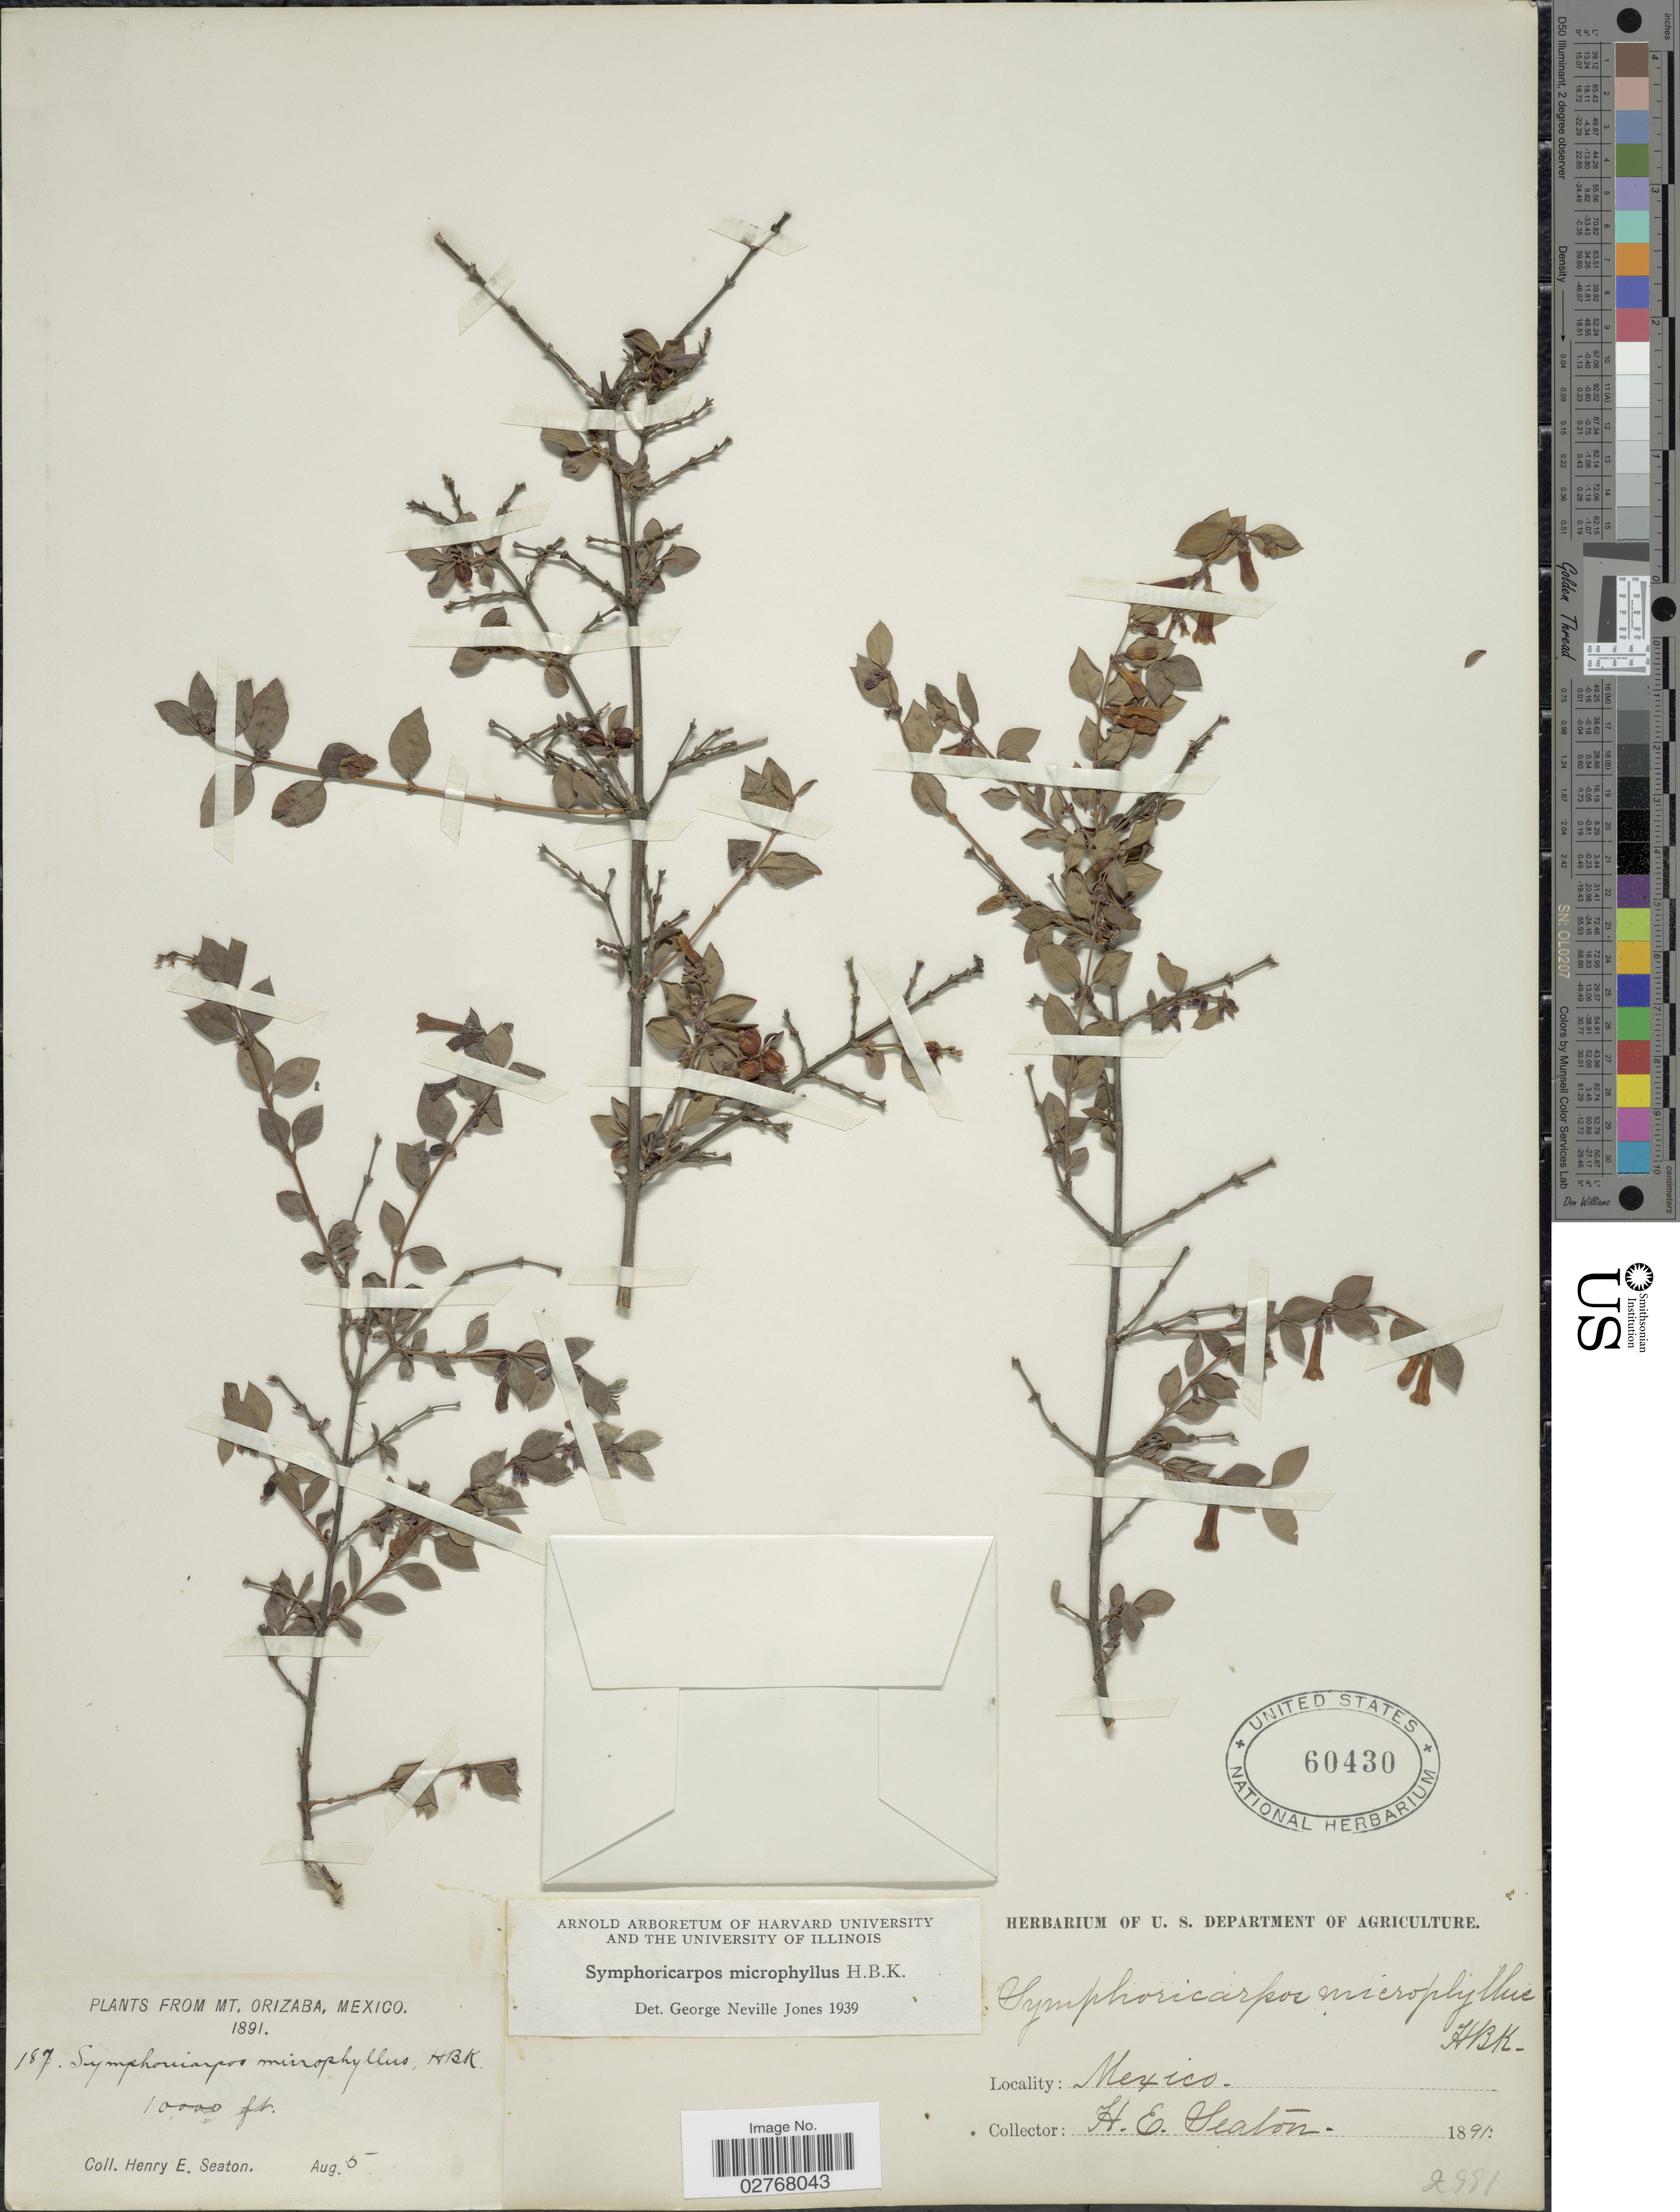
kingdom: Plantae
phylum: Tracheophyta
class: Magnoliopsida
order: Dipsacales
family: Caprifoliaceae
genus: Symphoricarpos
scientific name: Symphoricarpos microphyllus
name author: Kunth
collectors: H. E. Seaton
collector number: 187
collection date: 1891-08-05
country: Mexico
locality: From Mt. Orizaba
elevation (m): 3048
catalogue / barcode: US 60430